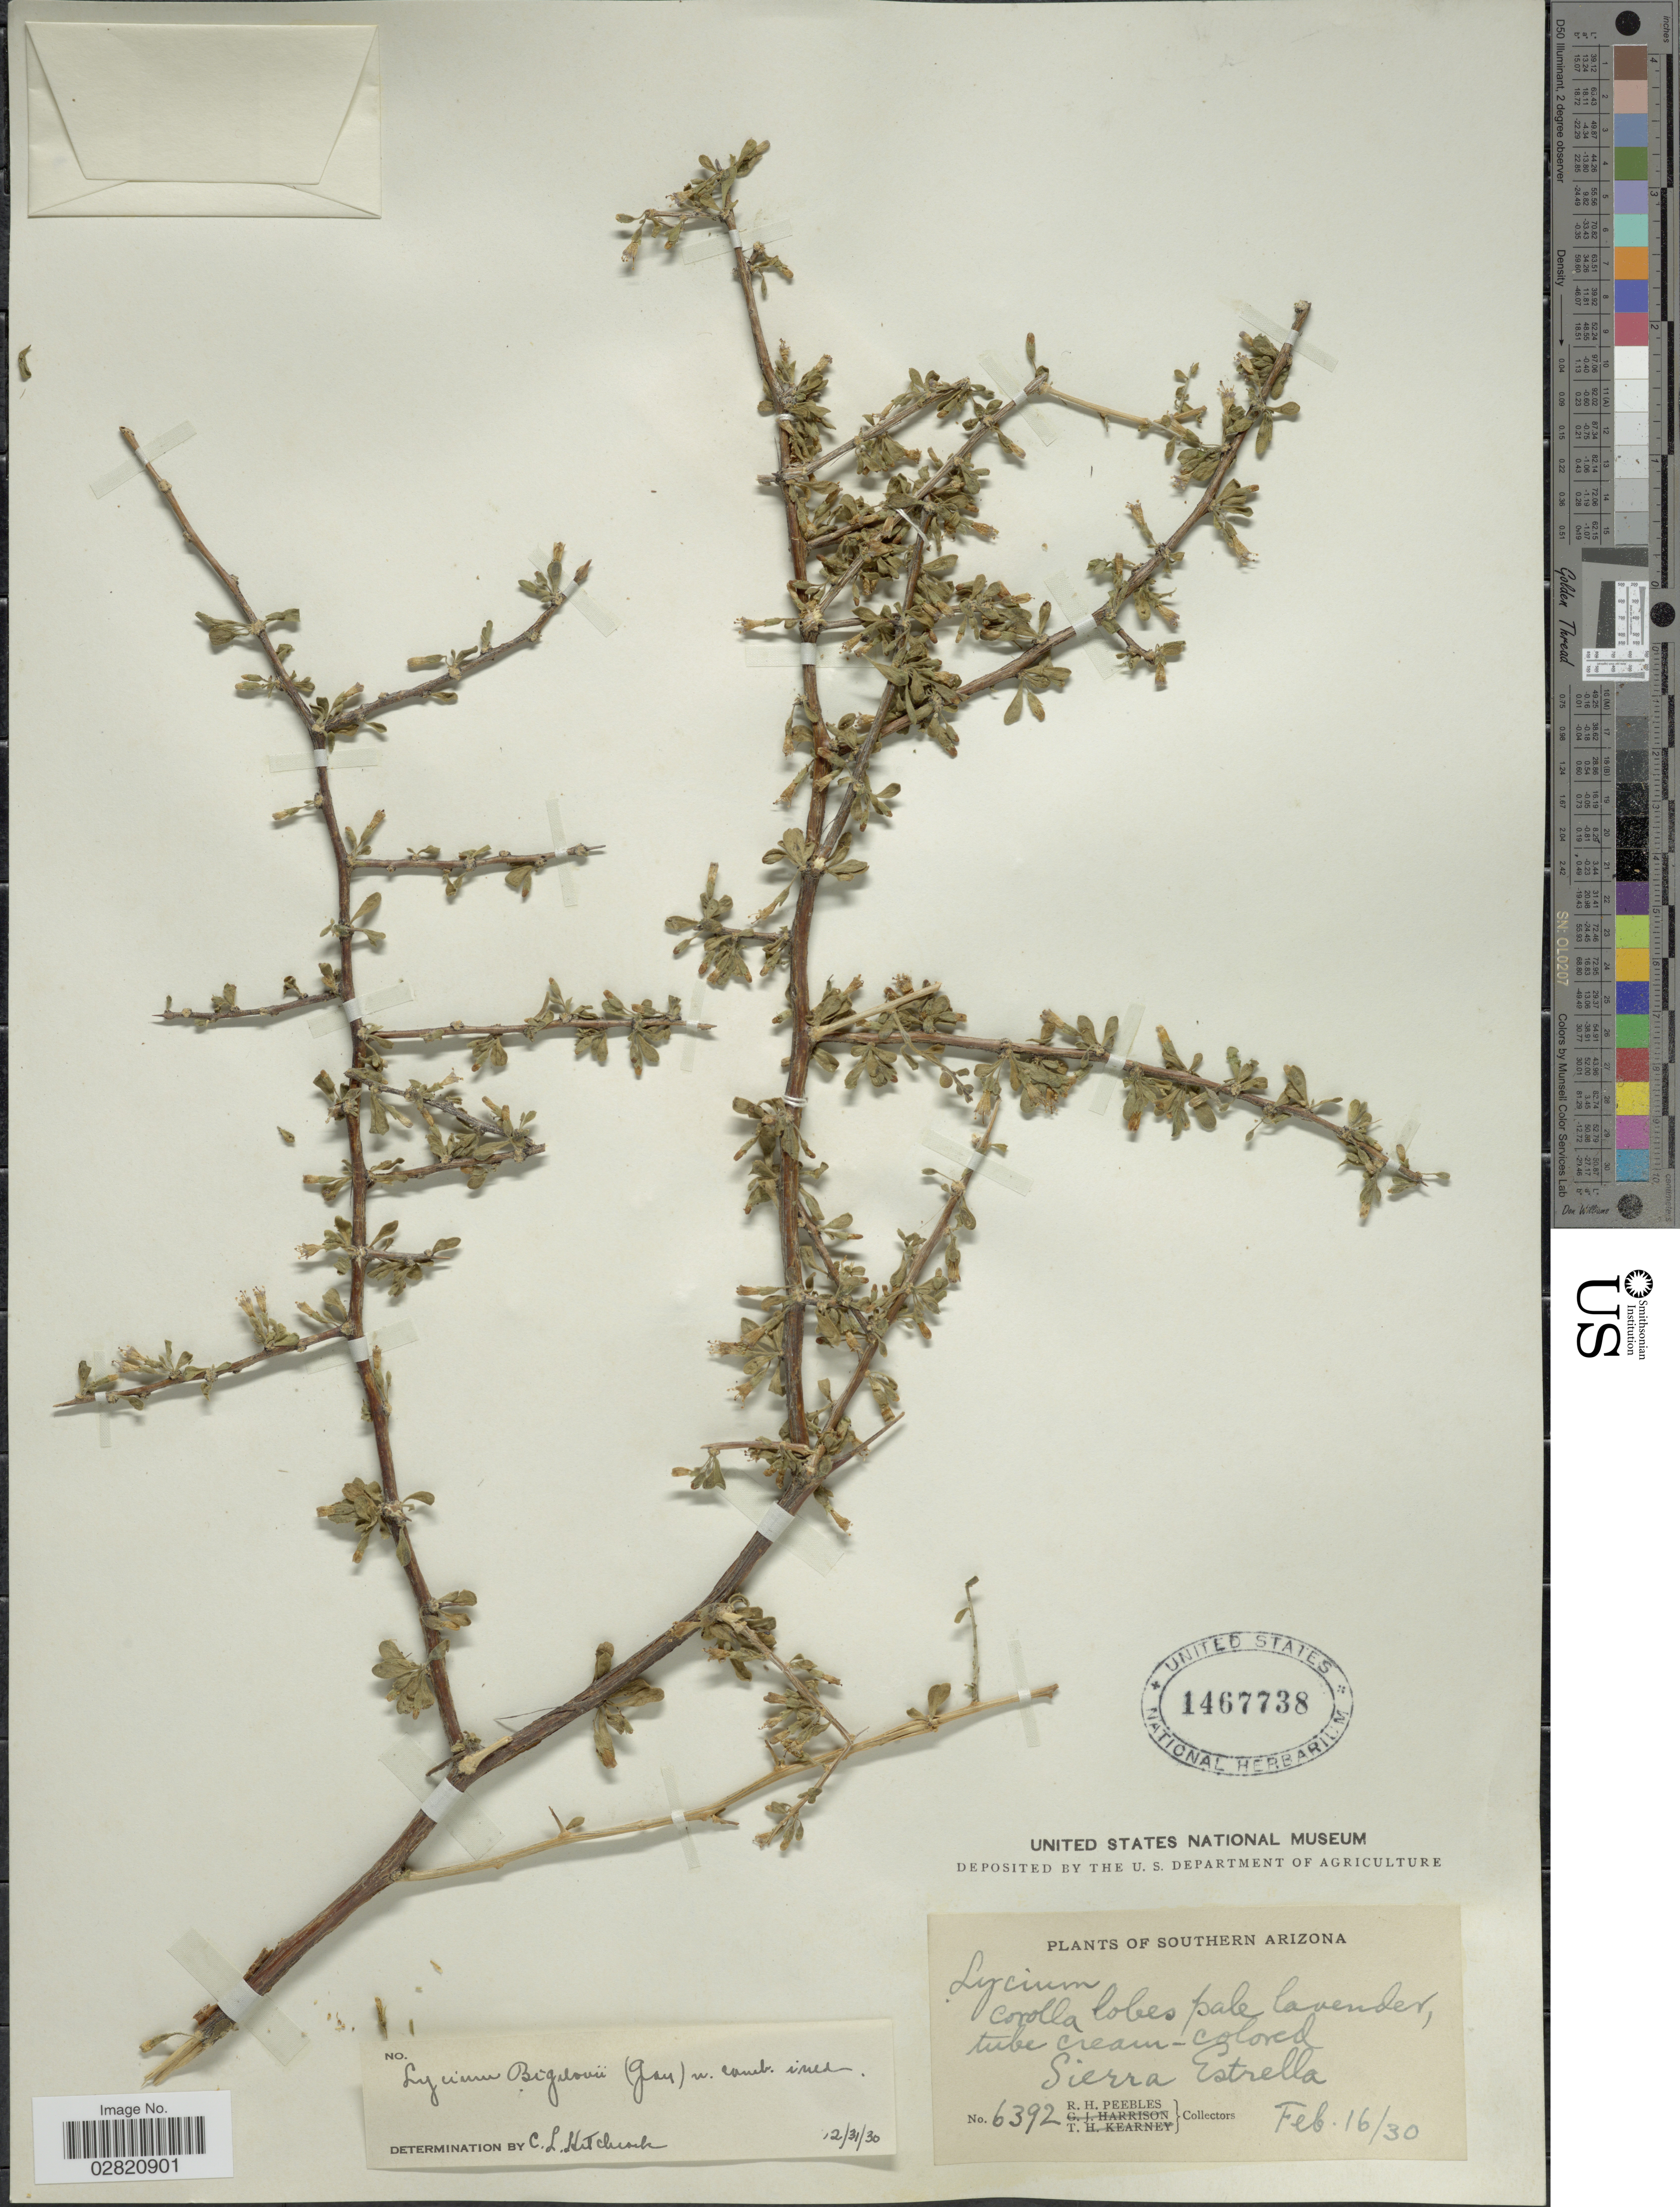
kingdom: Plantae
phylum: Tracheophyta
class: Magnoliopsida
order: Solanales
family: Solanaceae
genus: Lycium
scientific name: Lycium bigelovii (A. Gray) C.L. Hitchc. comb. nov. ined.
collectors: R. H. Peebles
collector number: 6392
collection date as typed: Transcribed d/m/y: 16/2/30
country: United States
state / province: Arizona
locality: Southern Arizona. Sierra Estrella.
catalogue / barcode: US 1467738